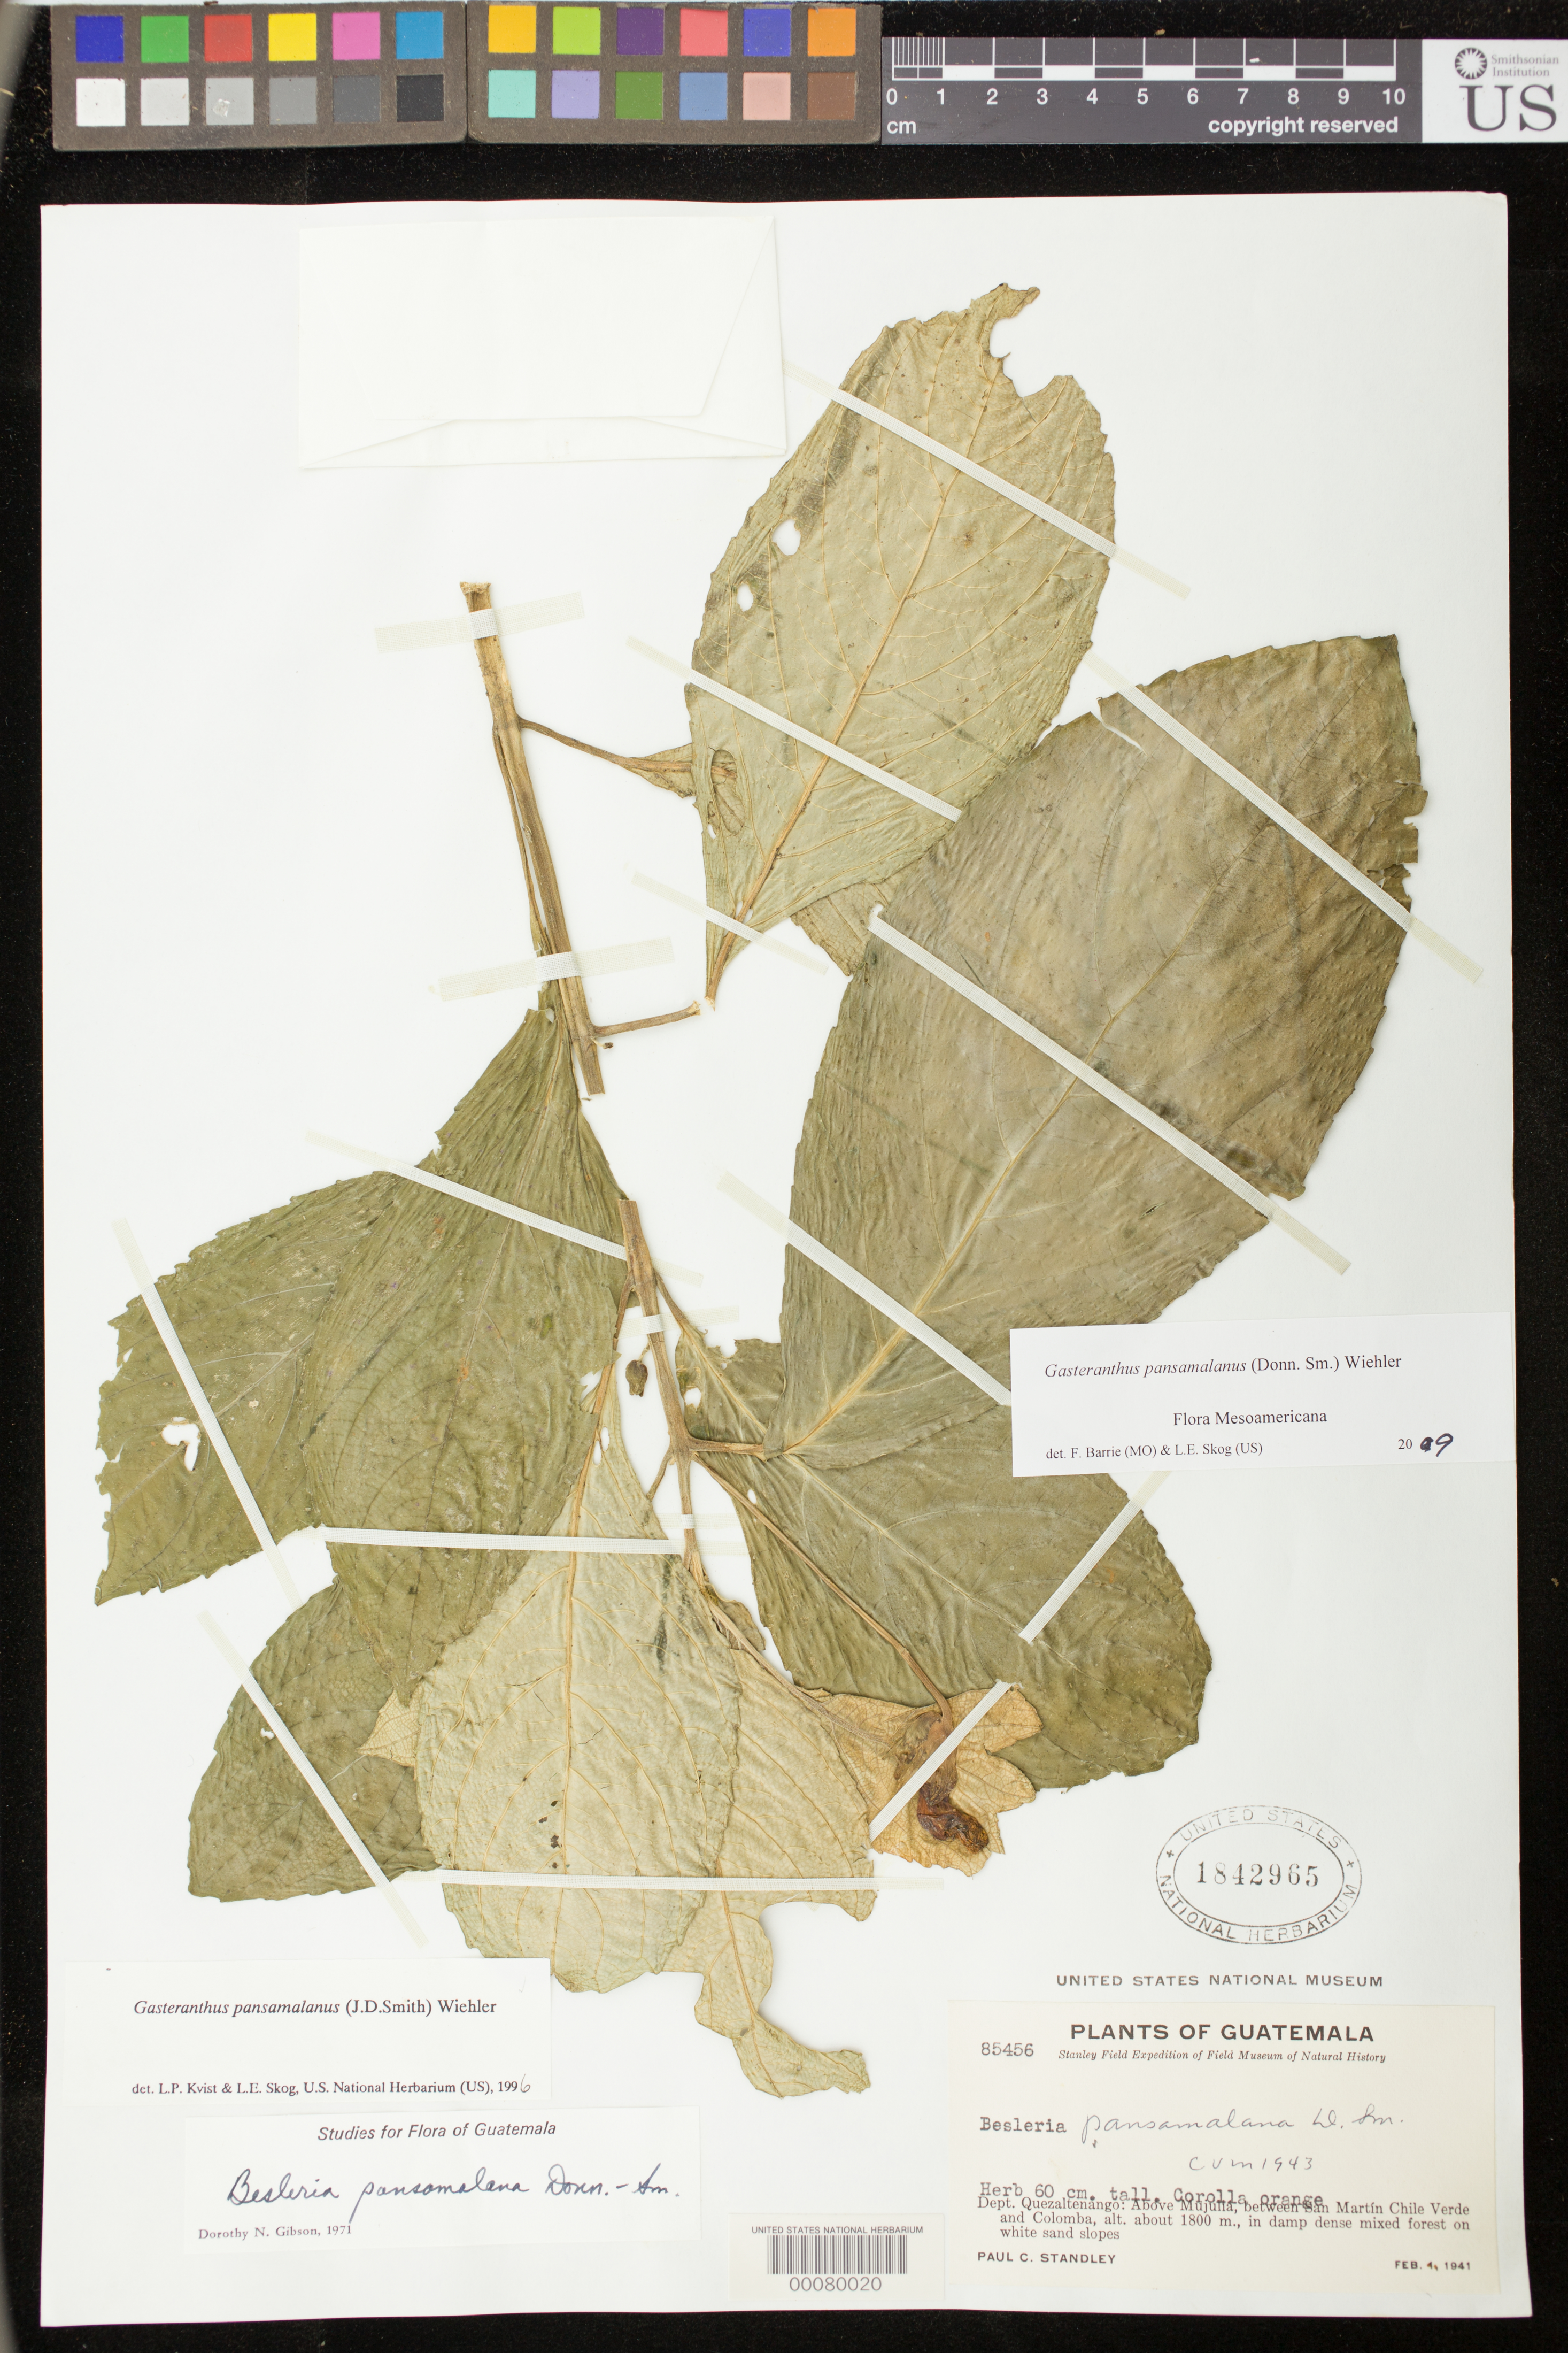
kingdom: Plantae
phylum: Tracheophyta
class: Magnoliopsida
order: Lamiales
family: Gesneriaceae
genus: Gasteranthus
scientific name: Gasteranthus pansamalanus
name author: (Donn. Sm.) Wiehler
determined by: Skog, Laurence E.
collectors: P. C. Standley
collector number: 85456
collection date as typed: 01 Feb 1941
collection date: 1941-02-01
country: Guatemala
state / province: Quetzaltenango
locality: Above Mujuliá, between San Martín Chile Verde and Colomba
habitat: In damp dense mixed forest on white sand slopes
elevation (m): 1800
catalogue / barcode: US 1842965